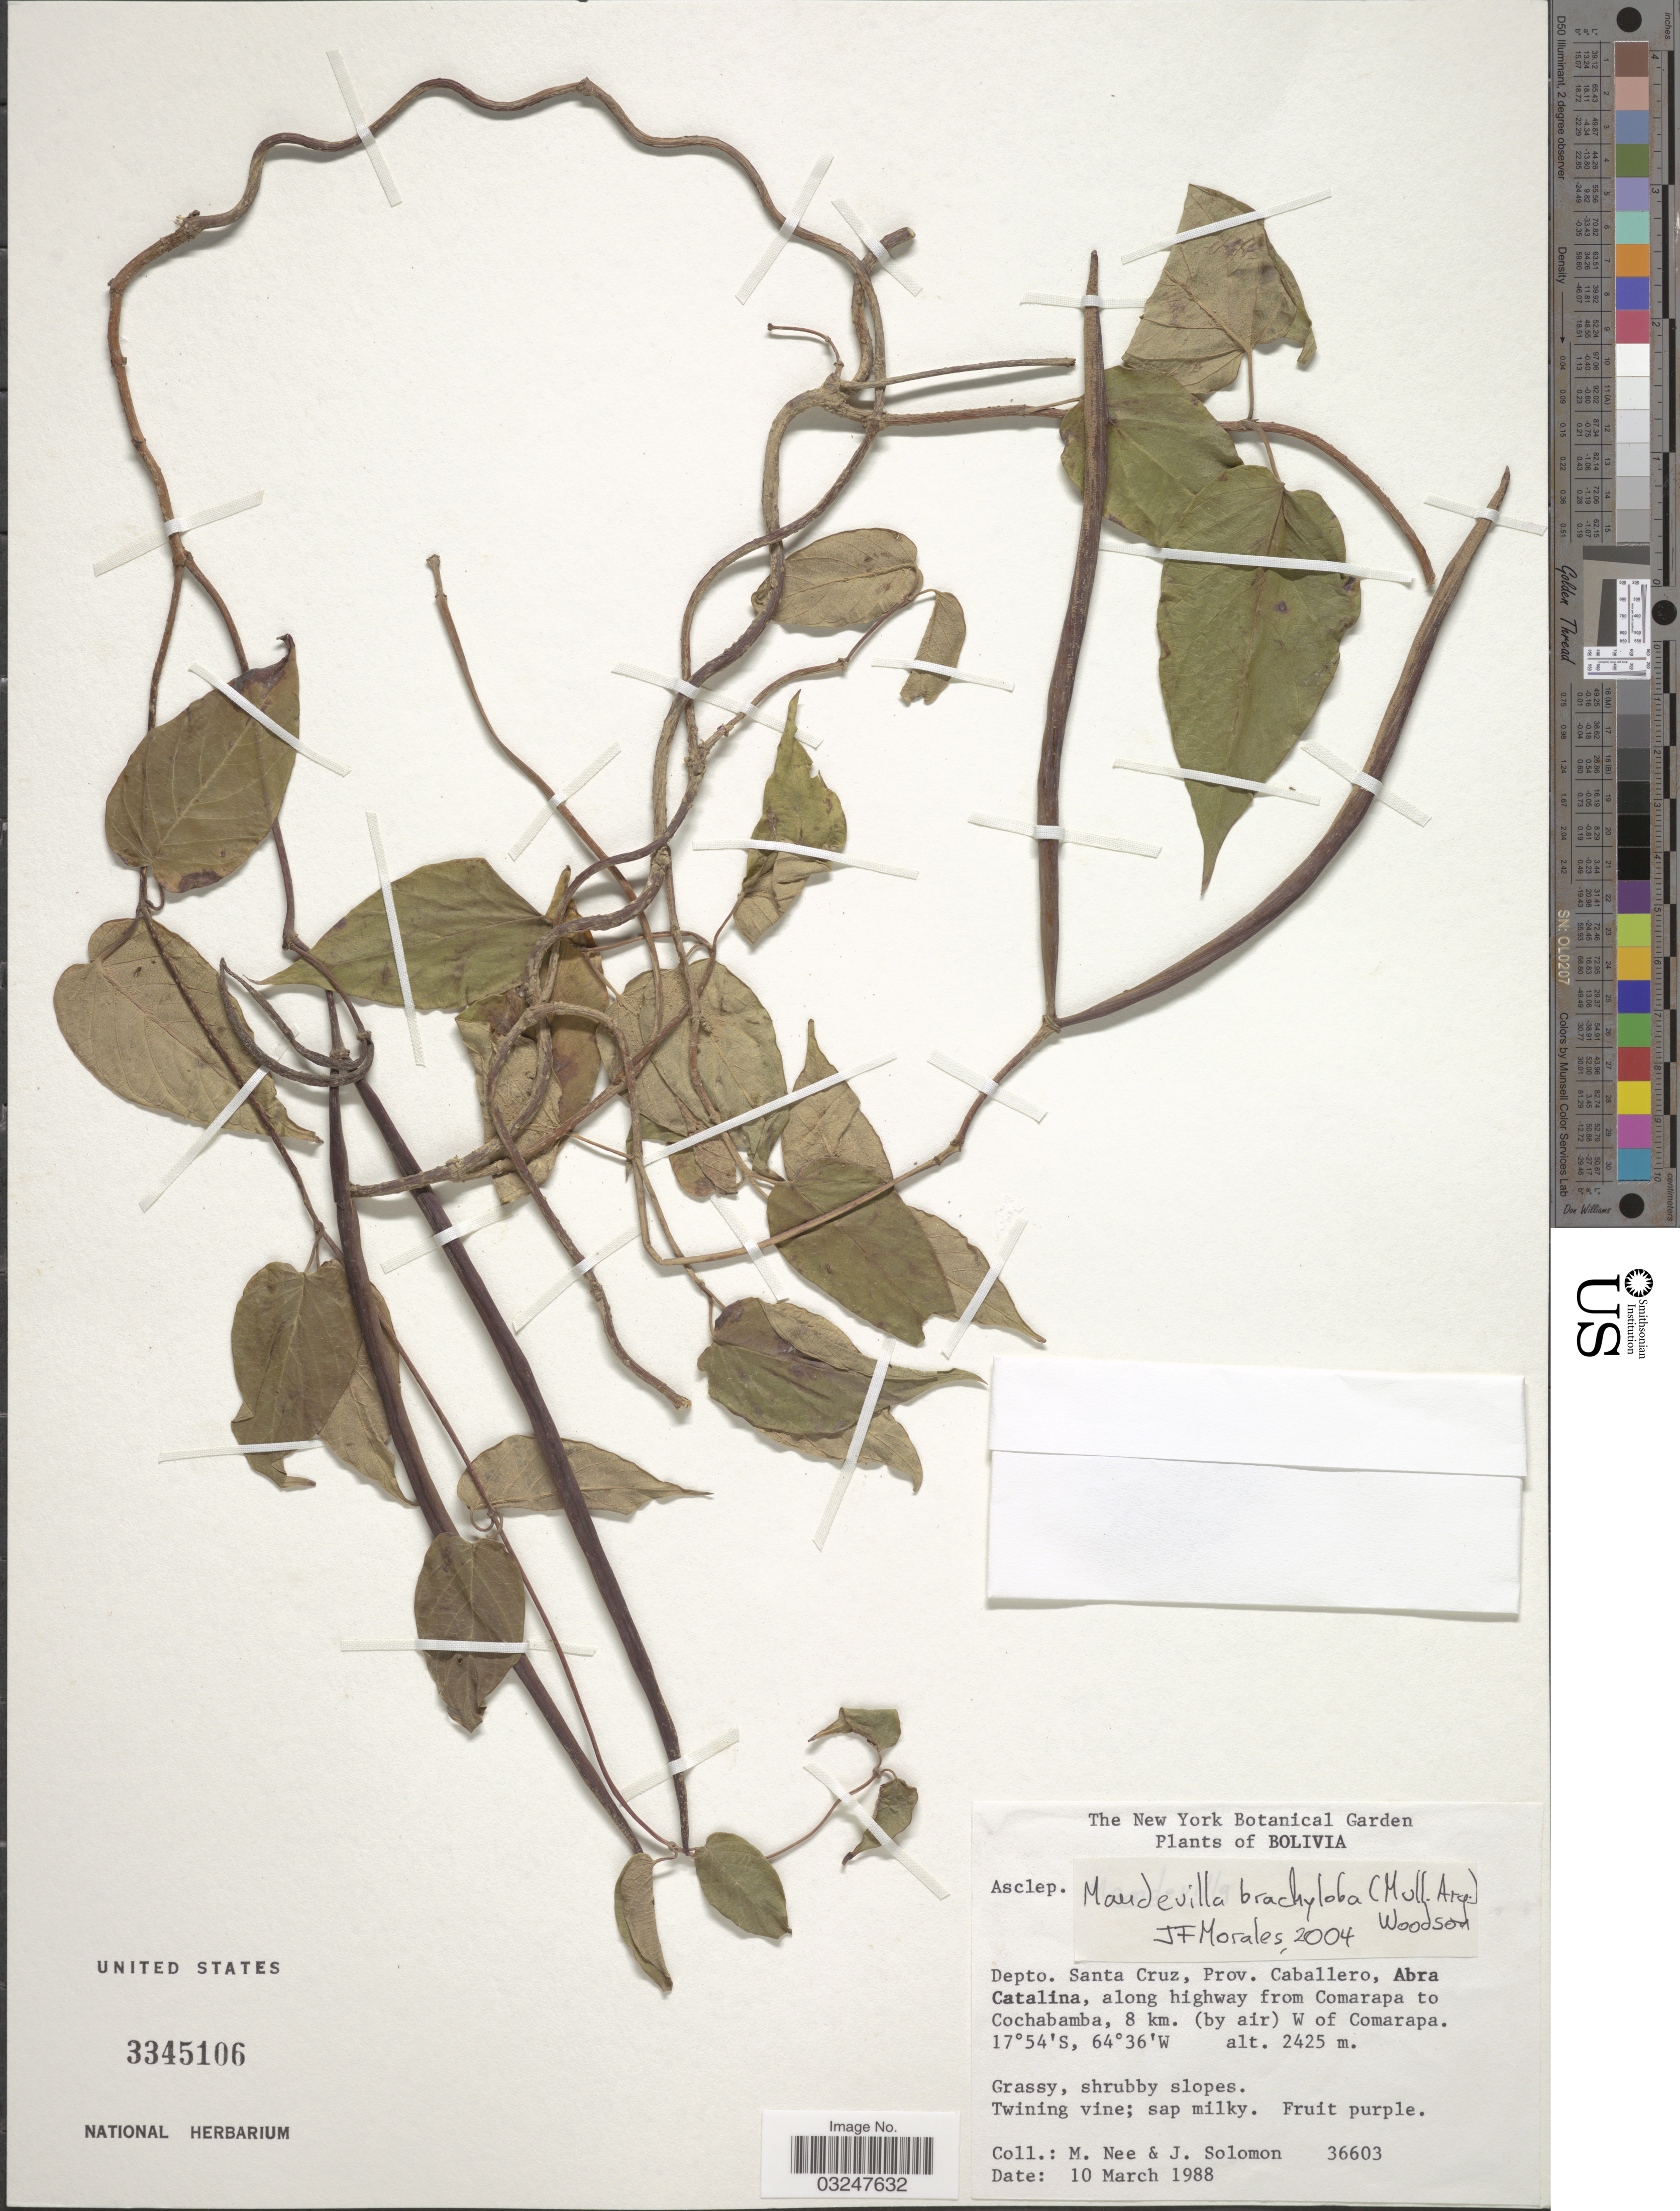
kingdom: Plantae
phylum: Tracheophyta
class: Magnoliopsida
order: Gentianales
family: Apocynaceae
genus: Mandevilla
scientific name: Mandevilla brachyloba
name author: K. Schum.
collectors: M. Nee & J. Solomon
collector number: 36603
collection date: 1988-03-10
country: Bolivia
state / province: Santa Cruz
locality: Depto. Santa Cruz, Prov. Caballero, Abra Catalina, along highway from Comarapa to Cochabamba, 8 km. (by air) W of Comarapa.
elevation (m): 2425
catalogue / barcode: US 3345106